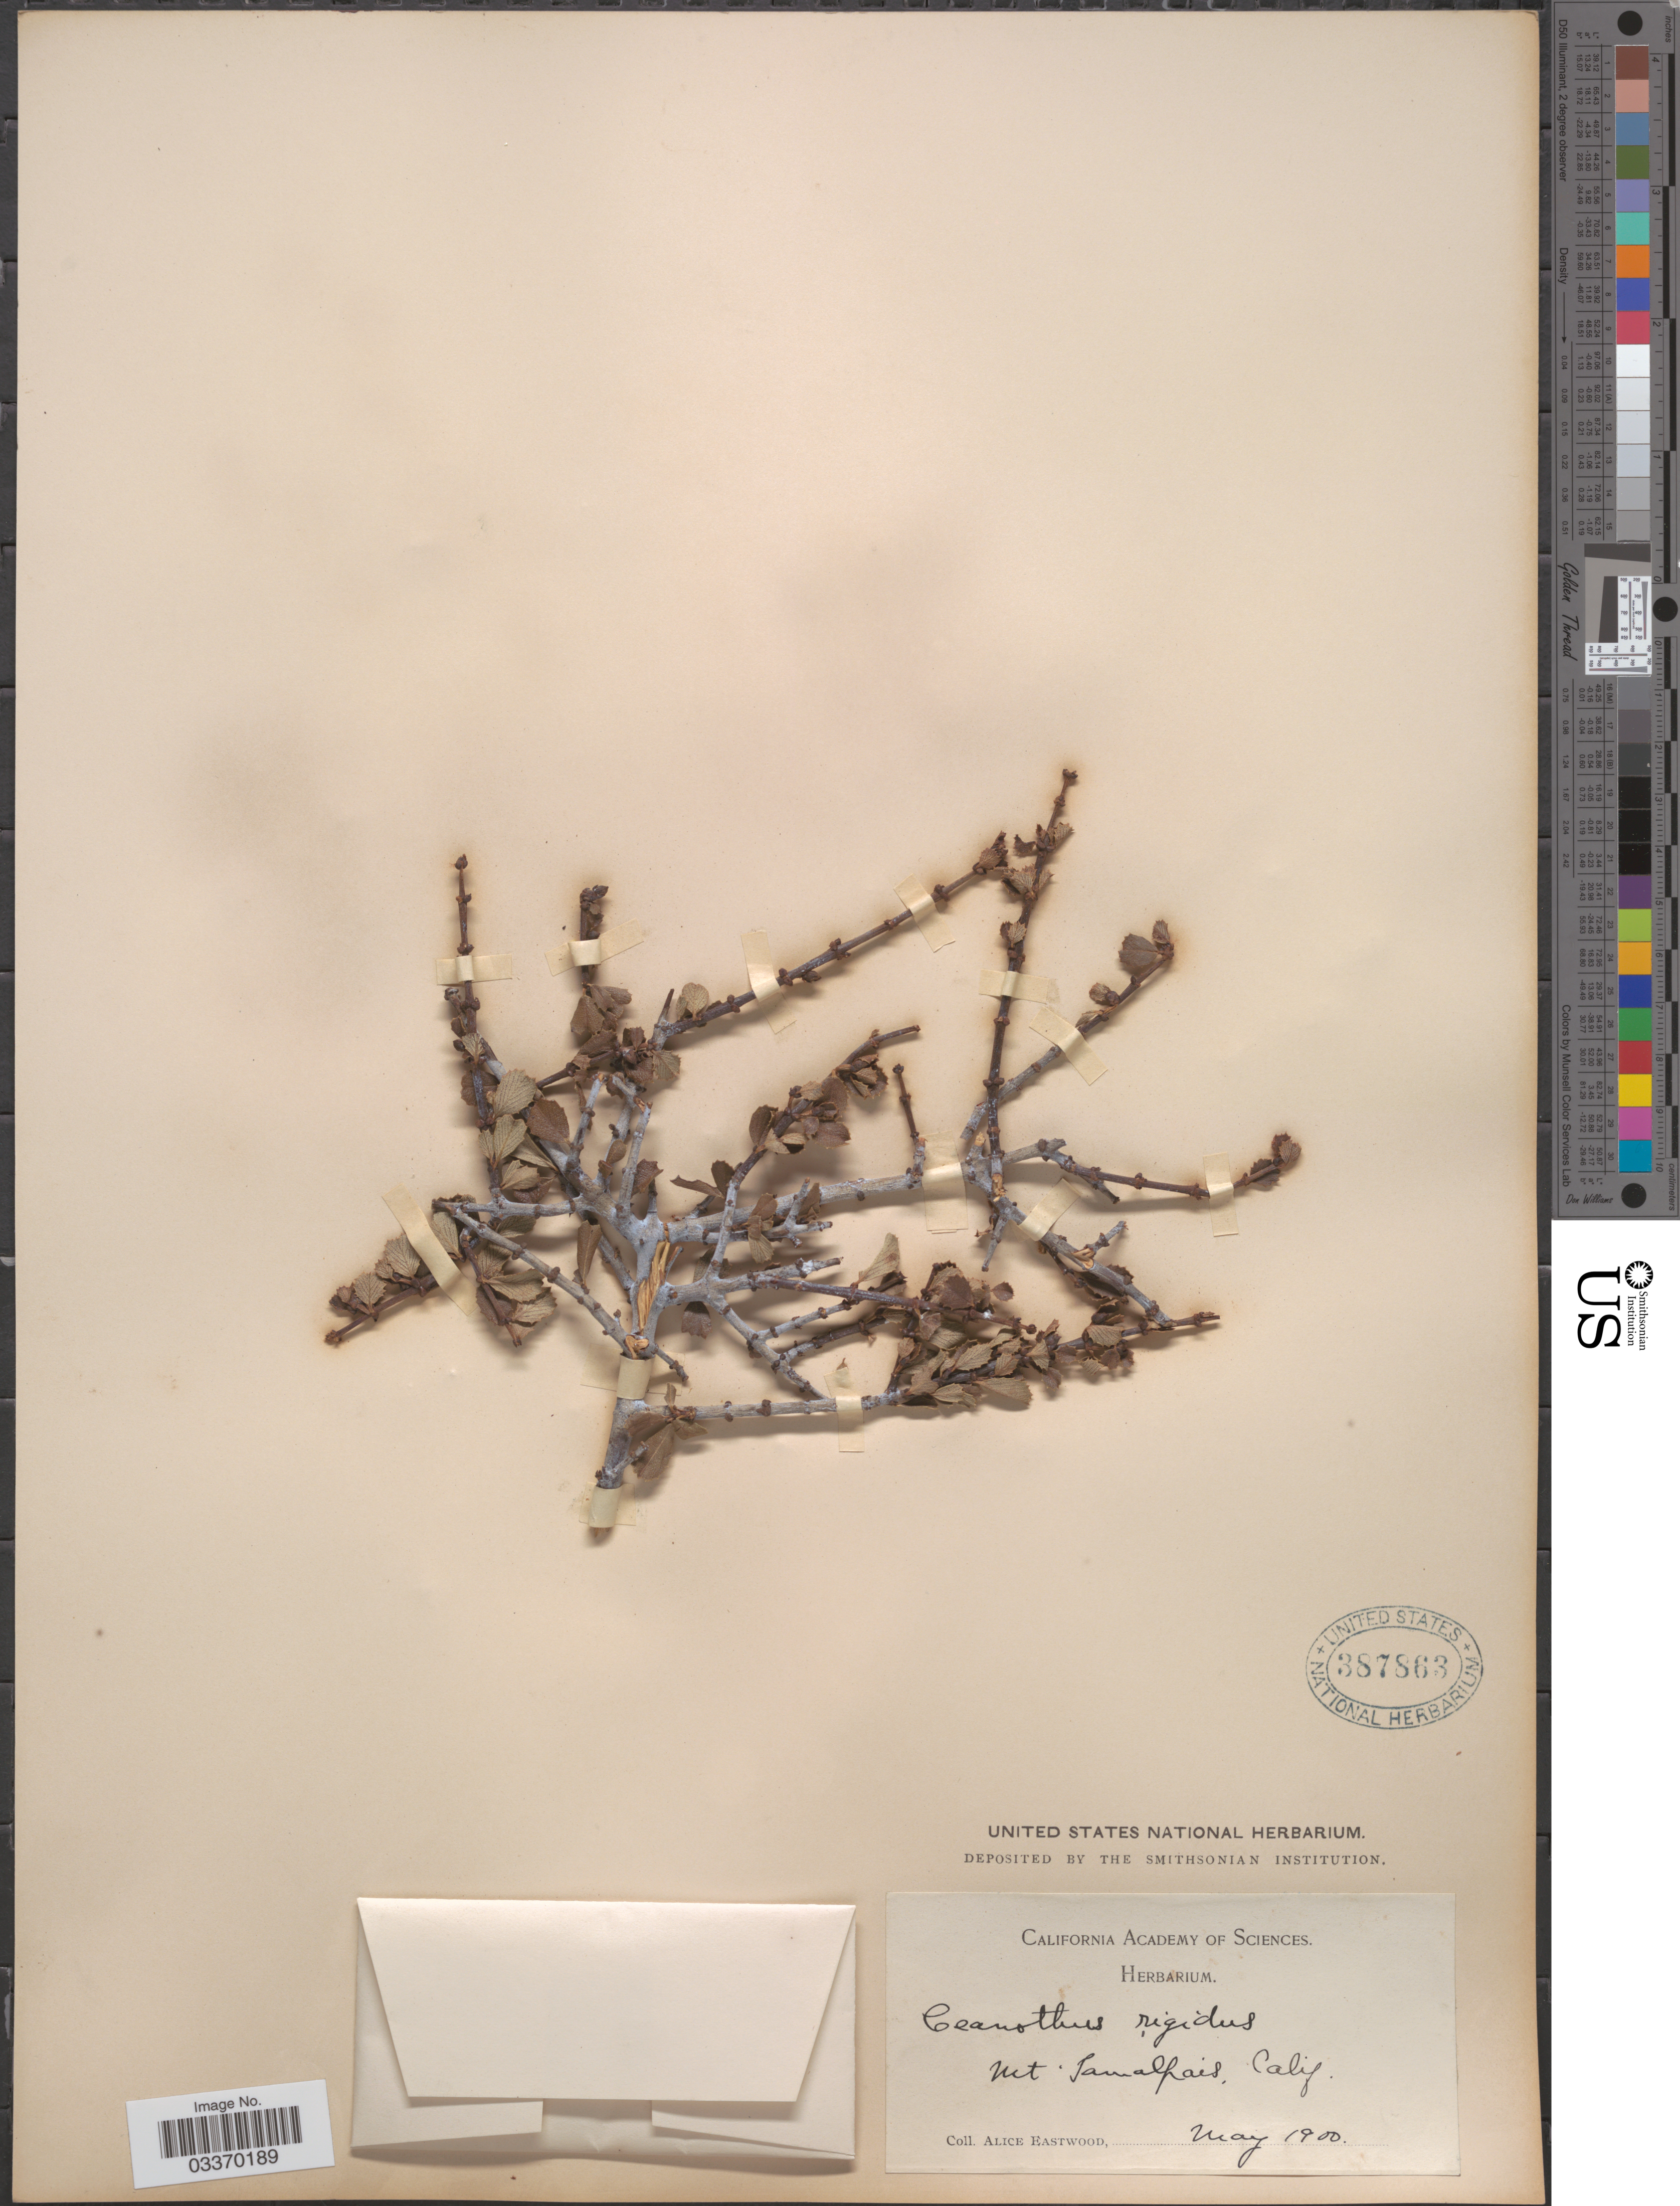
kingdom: Plantae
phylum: Tracheophyta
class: Magnoliopsida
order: Rosales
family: Rhamnaceae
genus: Ceanothus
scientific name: Ceanothus rigidus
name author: Nutt.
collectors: A. Eastwood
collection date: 1900-05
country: United States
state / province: California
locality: Mt. Tamalpais.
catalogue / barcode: US 387863